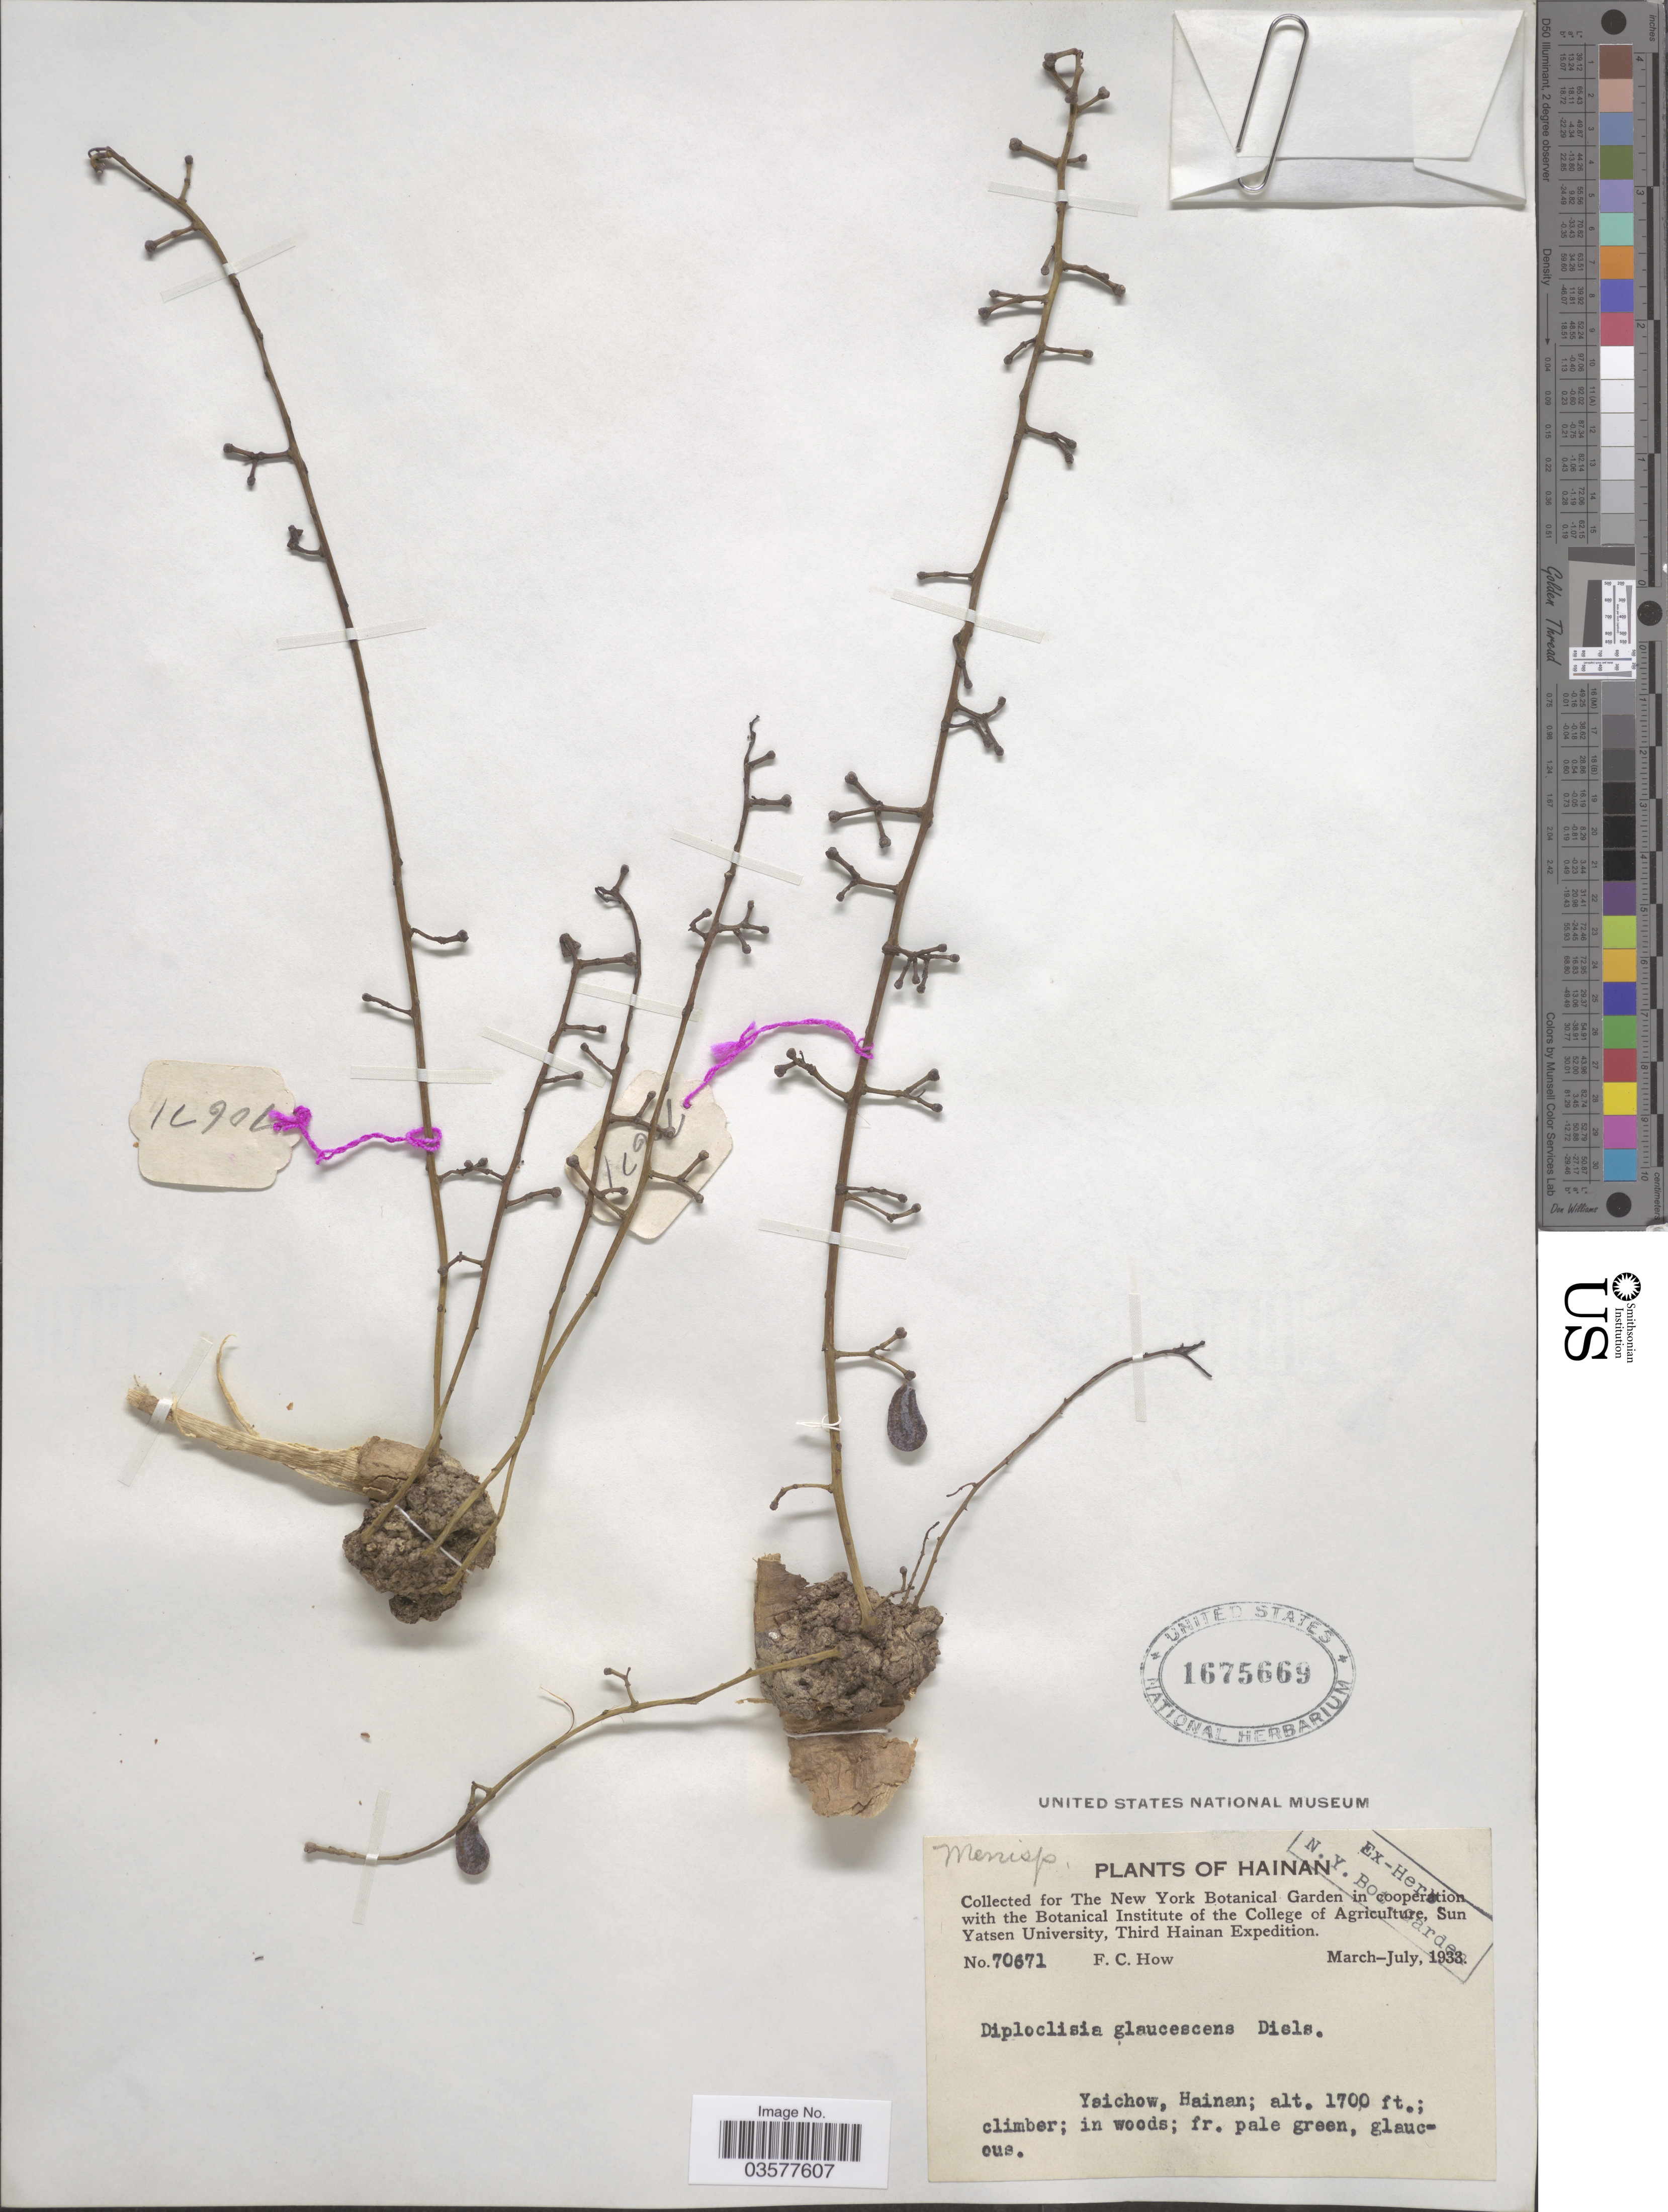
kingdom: Plantae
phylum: Tracheophyta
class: Magnoliopsida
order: Ranunculales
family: Menispermaceae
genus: Diploclisia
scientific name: Diploclisia glaucescens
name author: (Blume) Diels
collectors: F. C. How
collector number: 70671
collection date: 1933-03/1933-07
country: China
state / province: Hainan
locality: Yaichow.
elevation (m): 518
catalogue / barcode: US 1675669